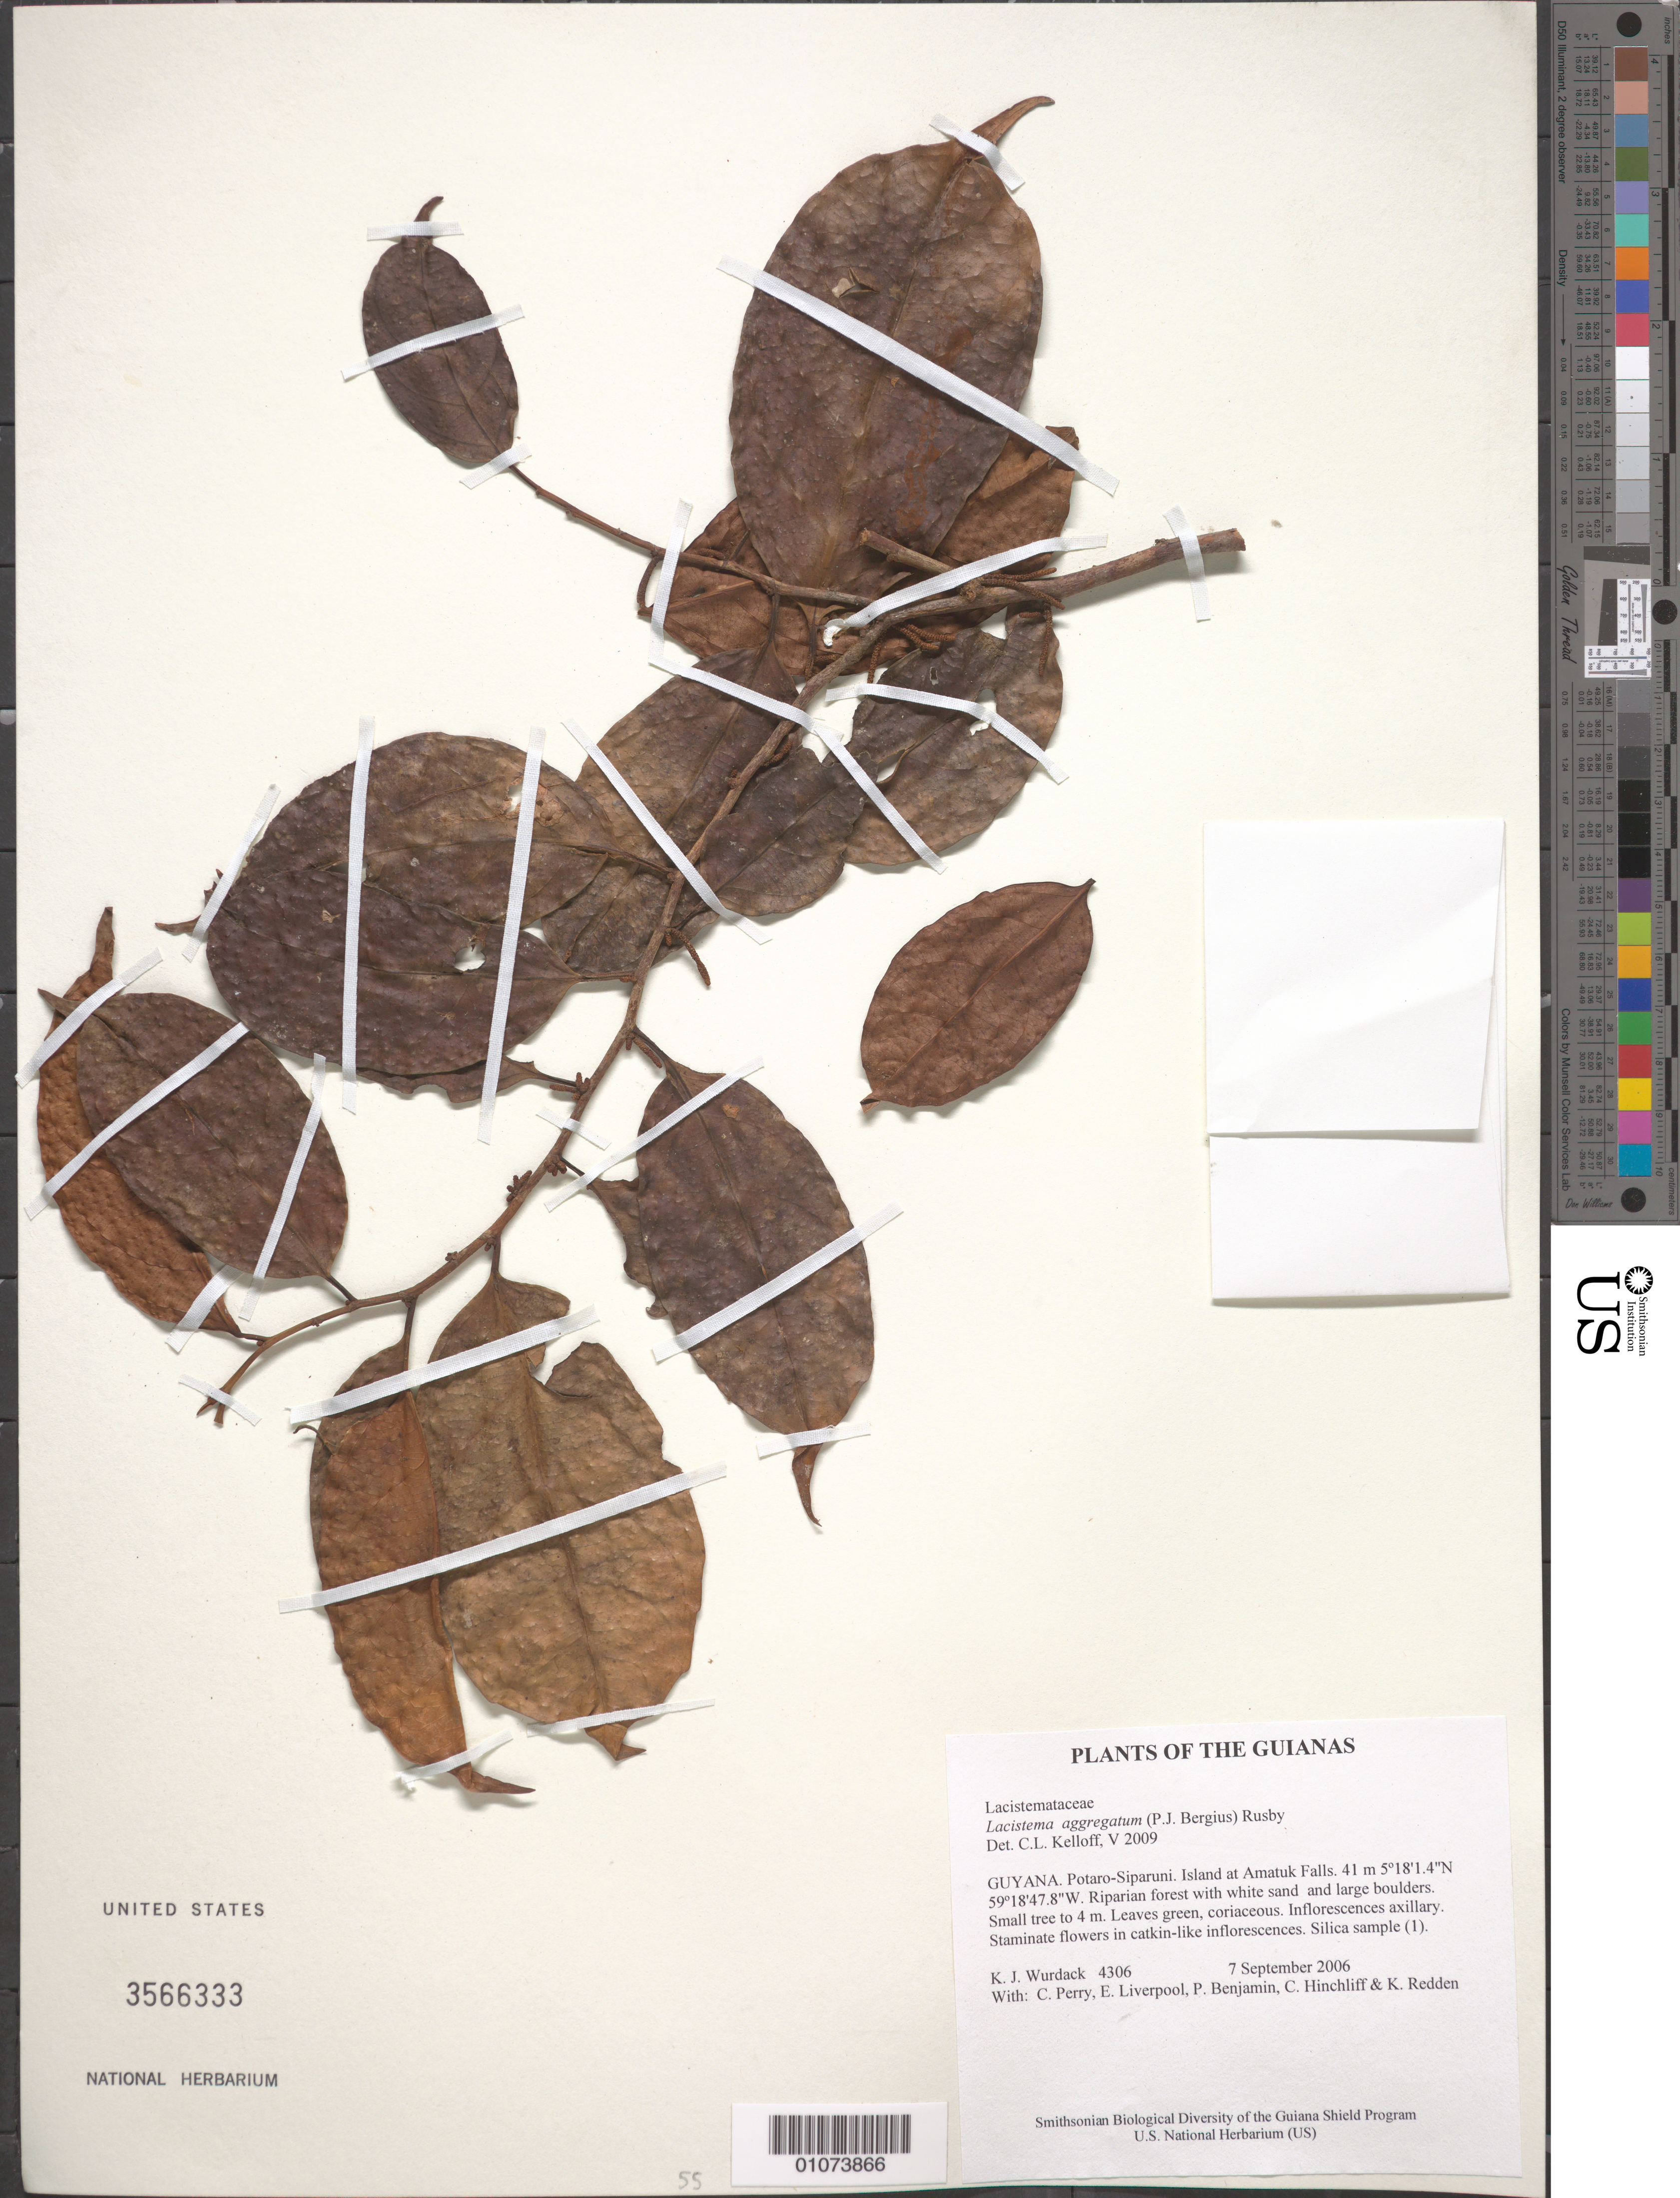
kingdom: Plantae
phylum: Tracheophyta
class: Magnoliopsida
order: Malpighiales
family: Lacistemataceae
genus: Lacistema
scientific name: Lacistema aggregatum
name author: (P.J. Bergius) Rusby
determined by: Kelloff, Carol L., (US), Smithsonian Institution - National Museum of Natural History (UNITED STATES)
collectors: K. Wurdack, C. Perry, E. Liverpool, P. Benjamin, C. E. Hinchliff & K. M. Redden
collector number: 4306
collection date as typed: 7 September 2006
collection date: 2006-09-07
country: Guyana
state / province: Potaro-Siparuni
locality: Island at Amatuk Falls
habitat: Riparian forest with white sand and large boulders.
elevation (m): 41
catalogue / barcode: US 3566333